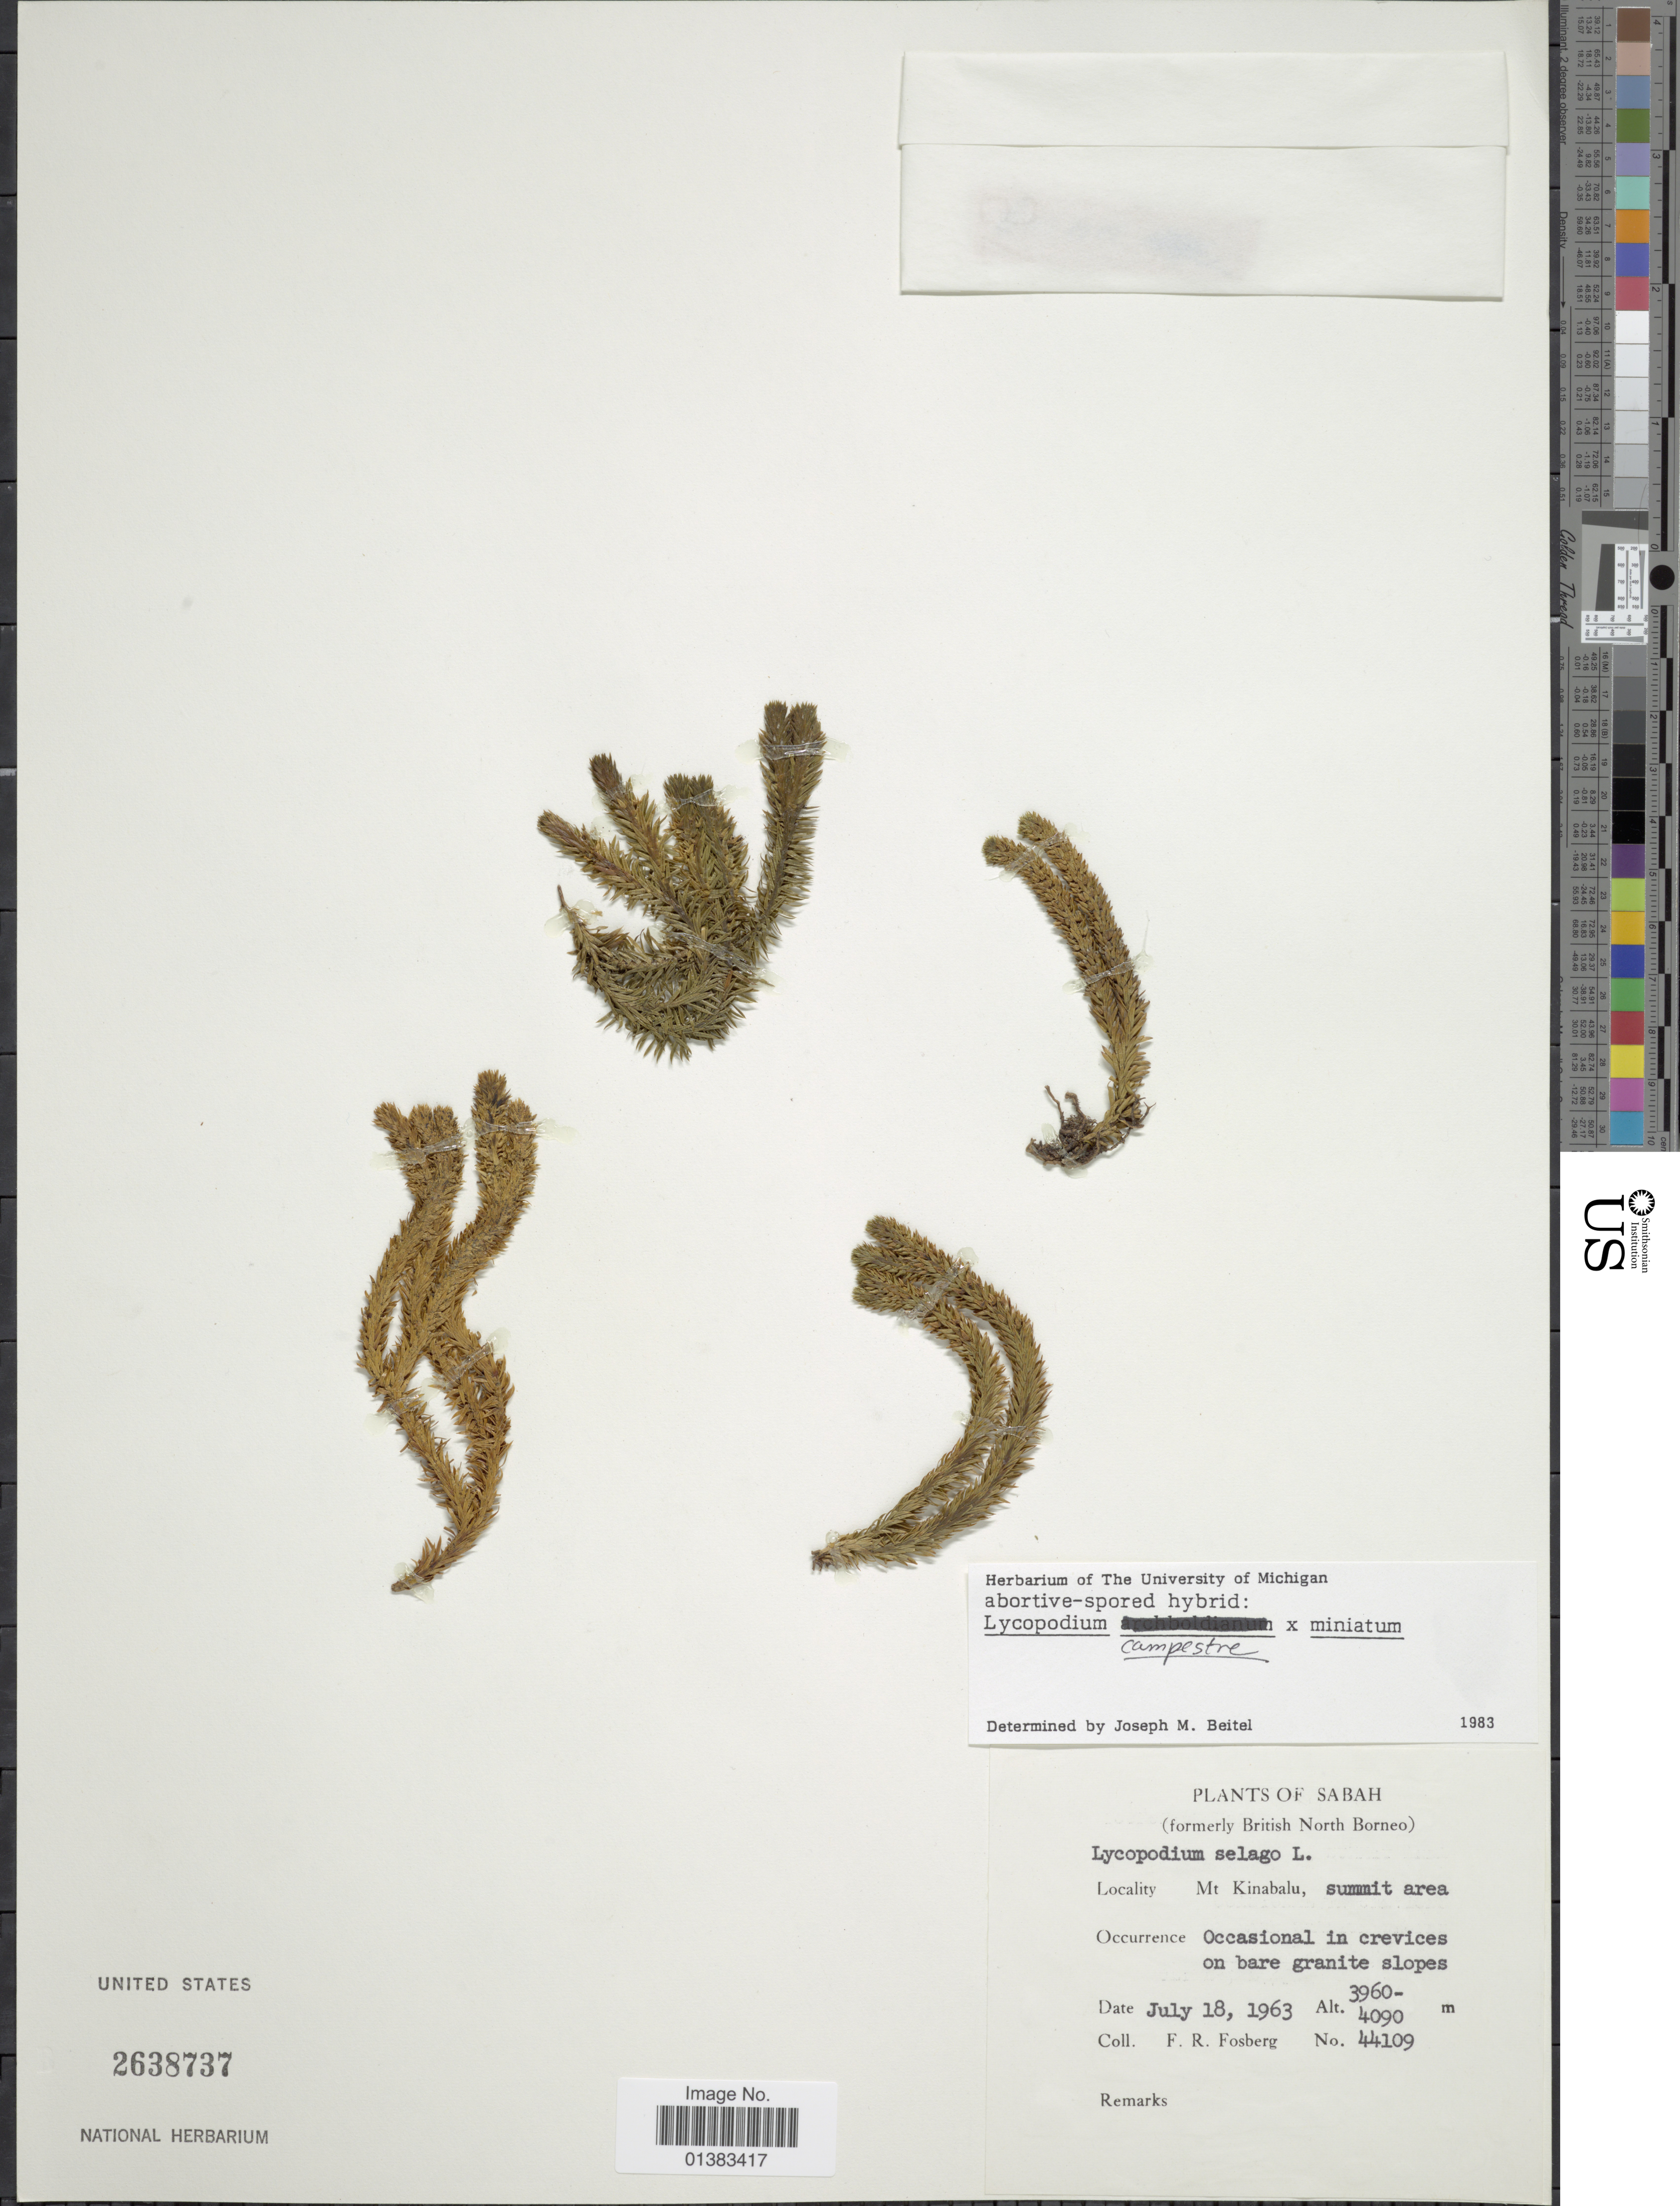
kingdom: Plantae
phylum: Tracheophyta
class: Lycopodiopsida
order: Lycopodiales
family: Lycopodiaceae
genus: Huperzia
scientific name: Huperzia campestris x H. miniata (Spring) Trevis.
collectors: F. R. Fosberg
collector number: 44109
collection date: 1963-01-18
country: Malaysia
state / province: Sabah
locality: (formerly British North Borneo), Mt Kinabalu, summit area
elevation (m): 3960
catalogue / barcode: US 2638737